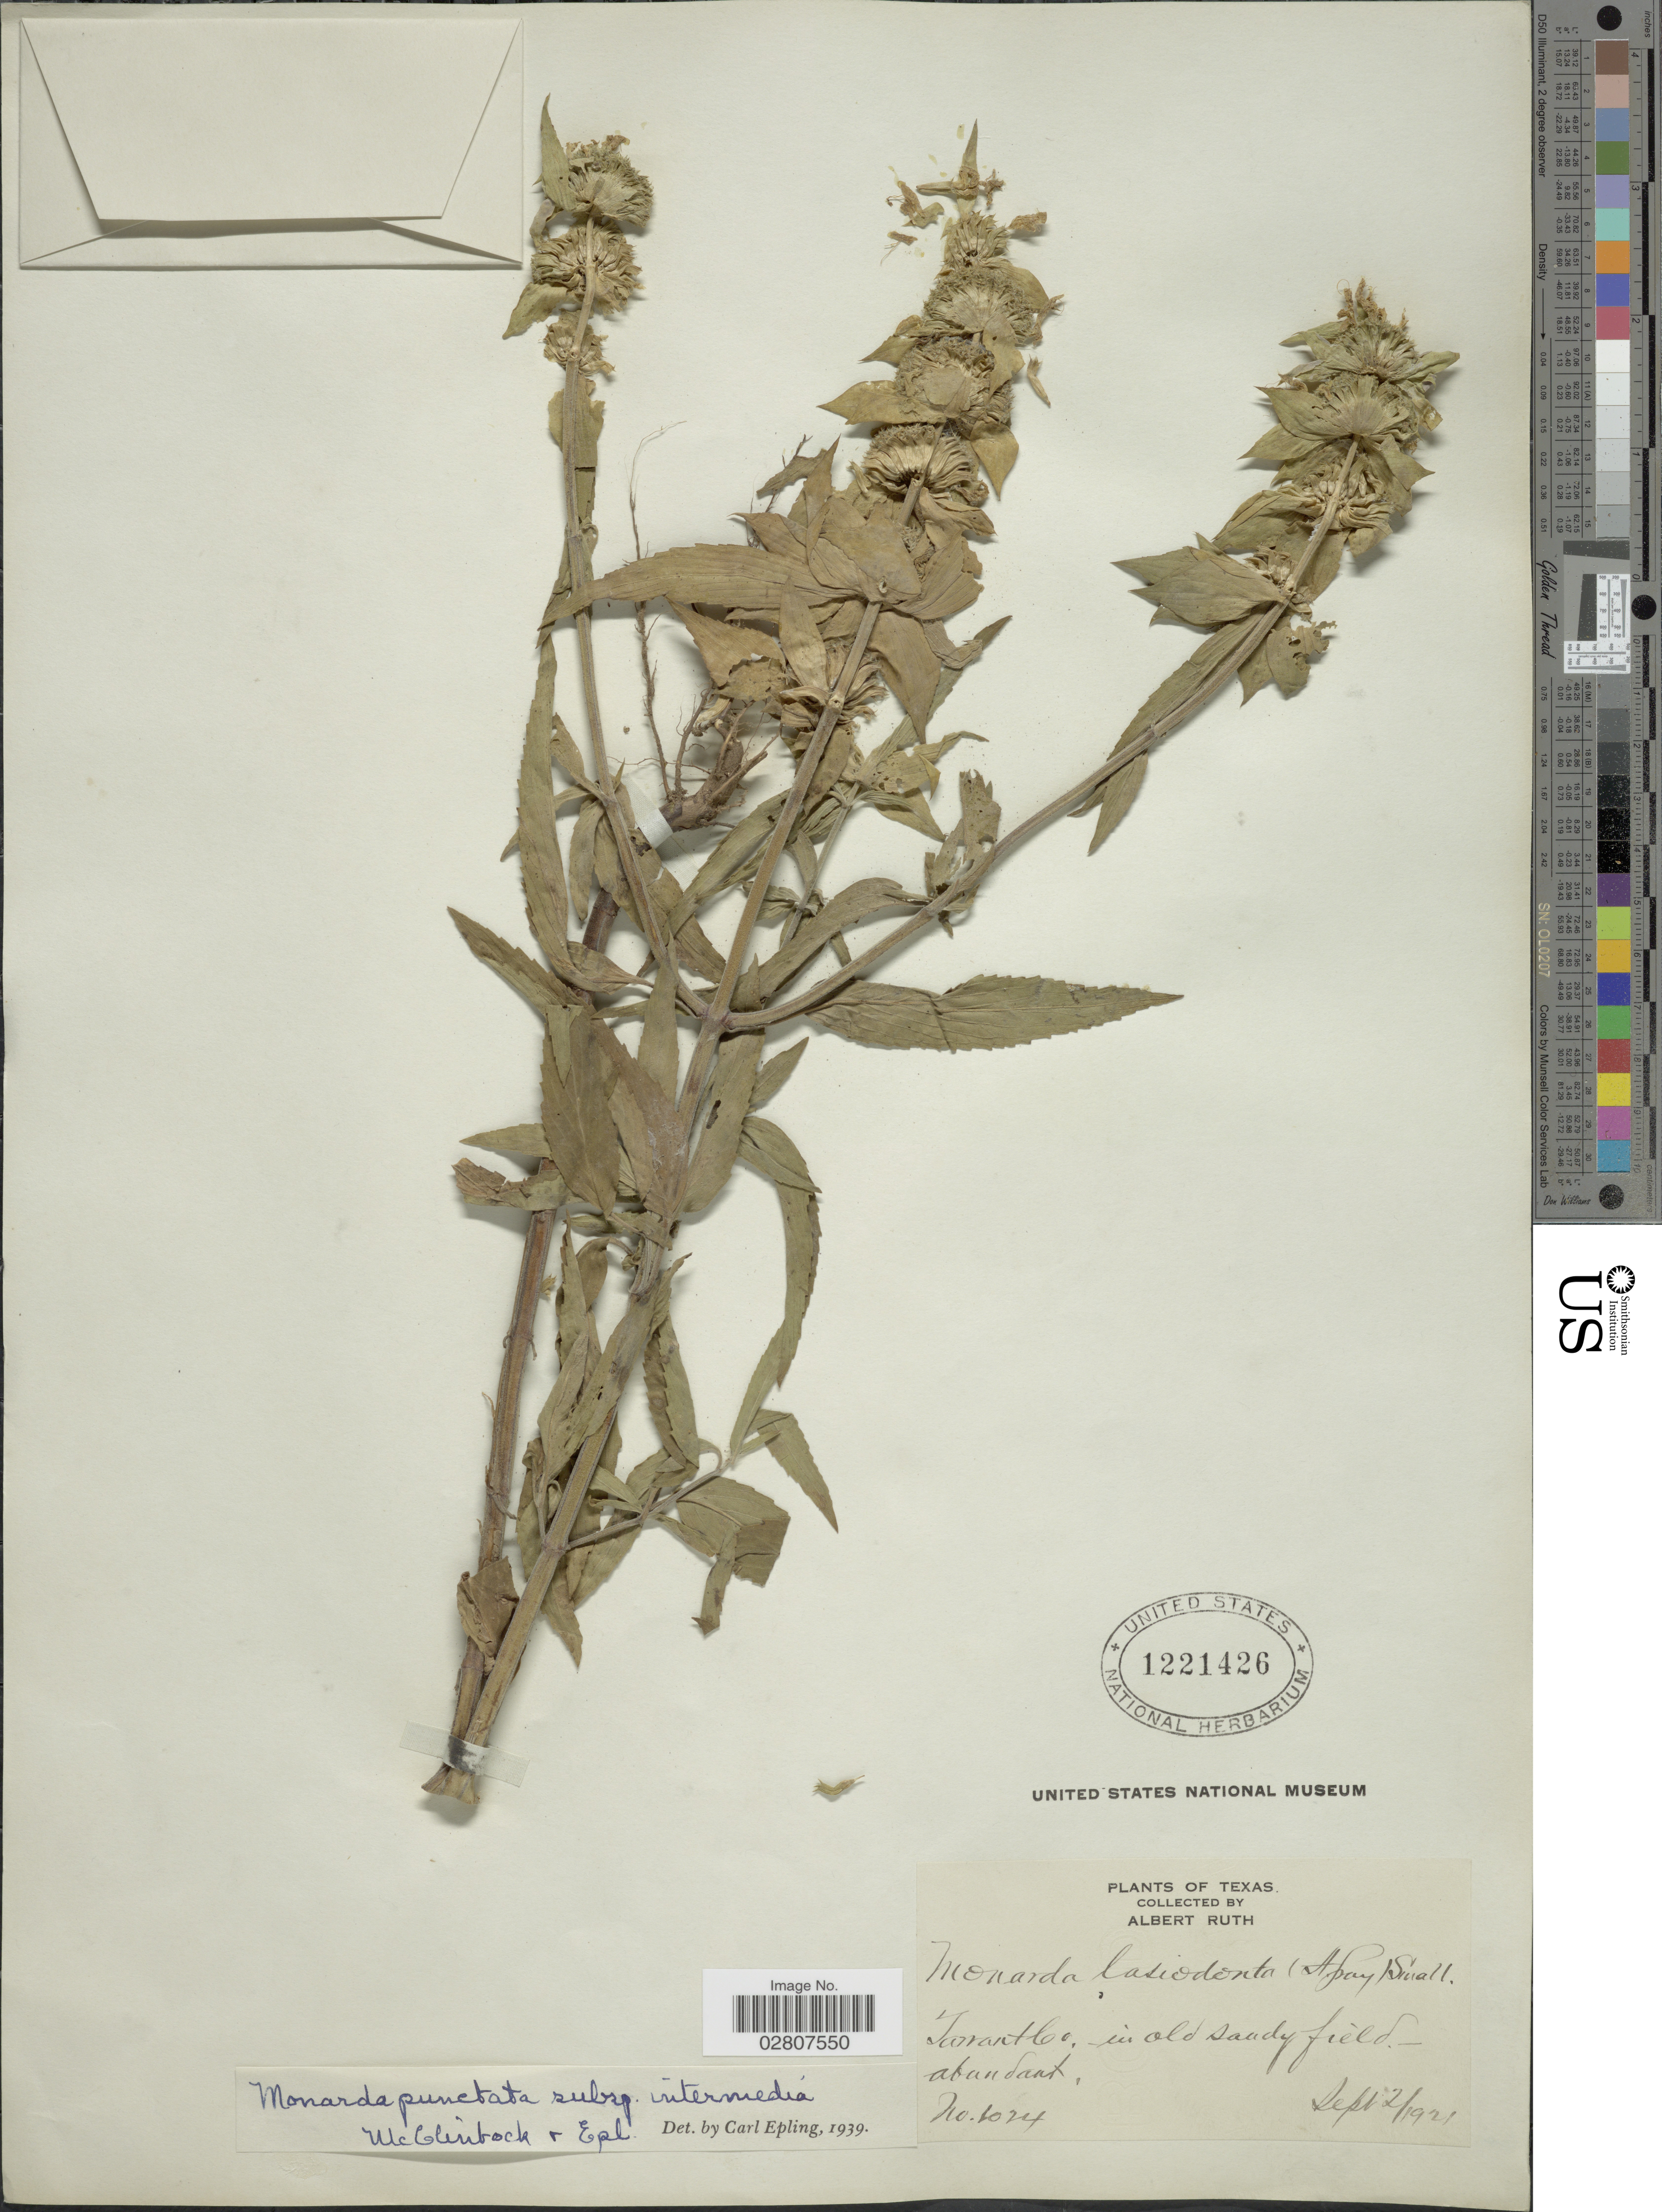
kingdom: Plantae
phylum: Tracheophyta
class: Magnoliopsida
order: Lamiales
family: Lamiaceae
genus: Monarda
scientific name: Monarda punctata var. intermedia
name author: (E. M. McClint. & Epling) Waterf.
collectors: A. Ruth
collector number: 1024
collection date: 1921-09-02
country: United States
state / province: Texas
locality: Tarrant Co.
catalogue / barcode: US 1221426